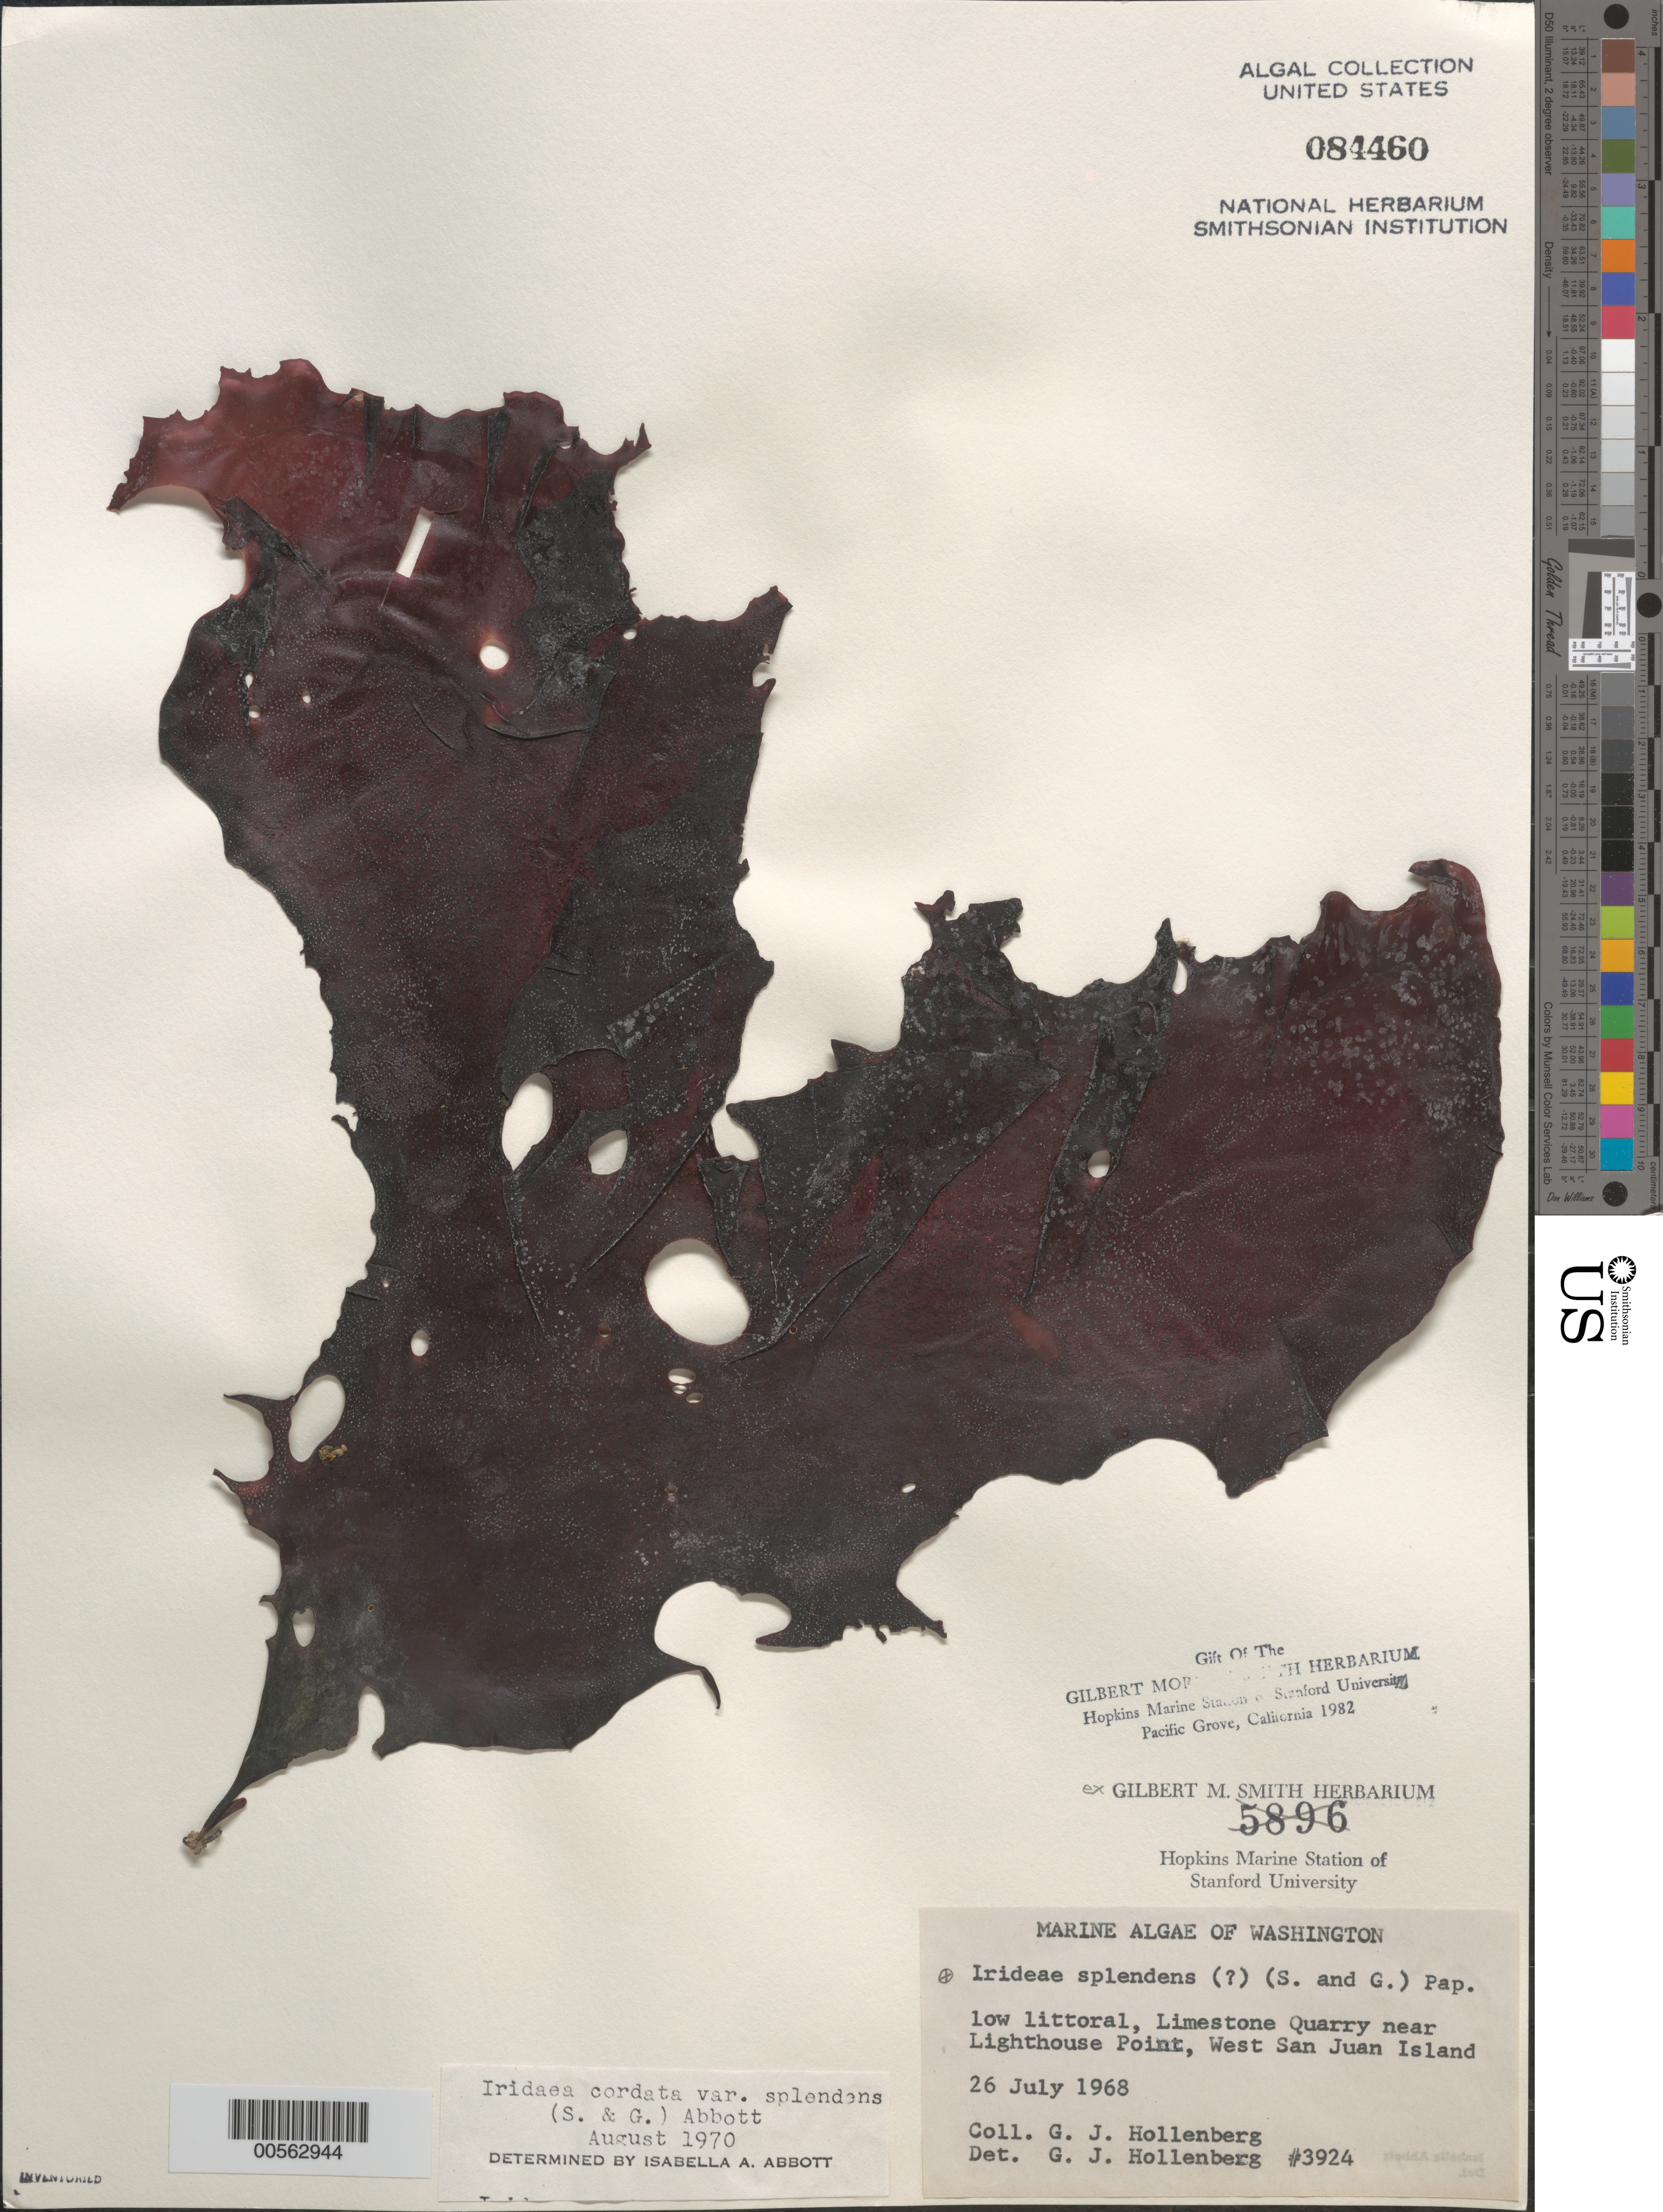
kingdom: Plantae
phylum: Rhodophyta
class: Florideophyceae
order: Gigartinales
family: Gigartinaceae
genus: Iridaea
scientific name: Iridaea cordata var. splendens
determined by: Abbott, Isabella A.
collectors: G. Hollenberg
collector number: GJH 3924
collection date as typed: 26 Jul 1968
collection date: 1968-07-26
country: United States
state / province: Washington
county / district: San Juan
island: San Juan Island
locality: Limestone quarry near Lighthouse Point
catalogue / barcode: US 84460